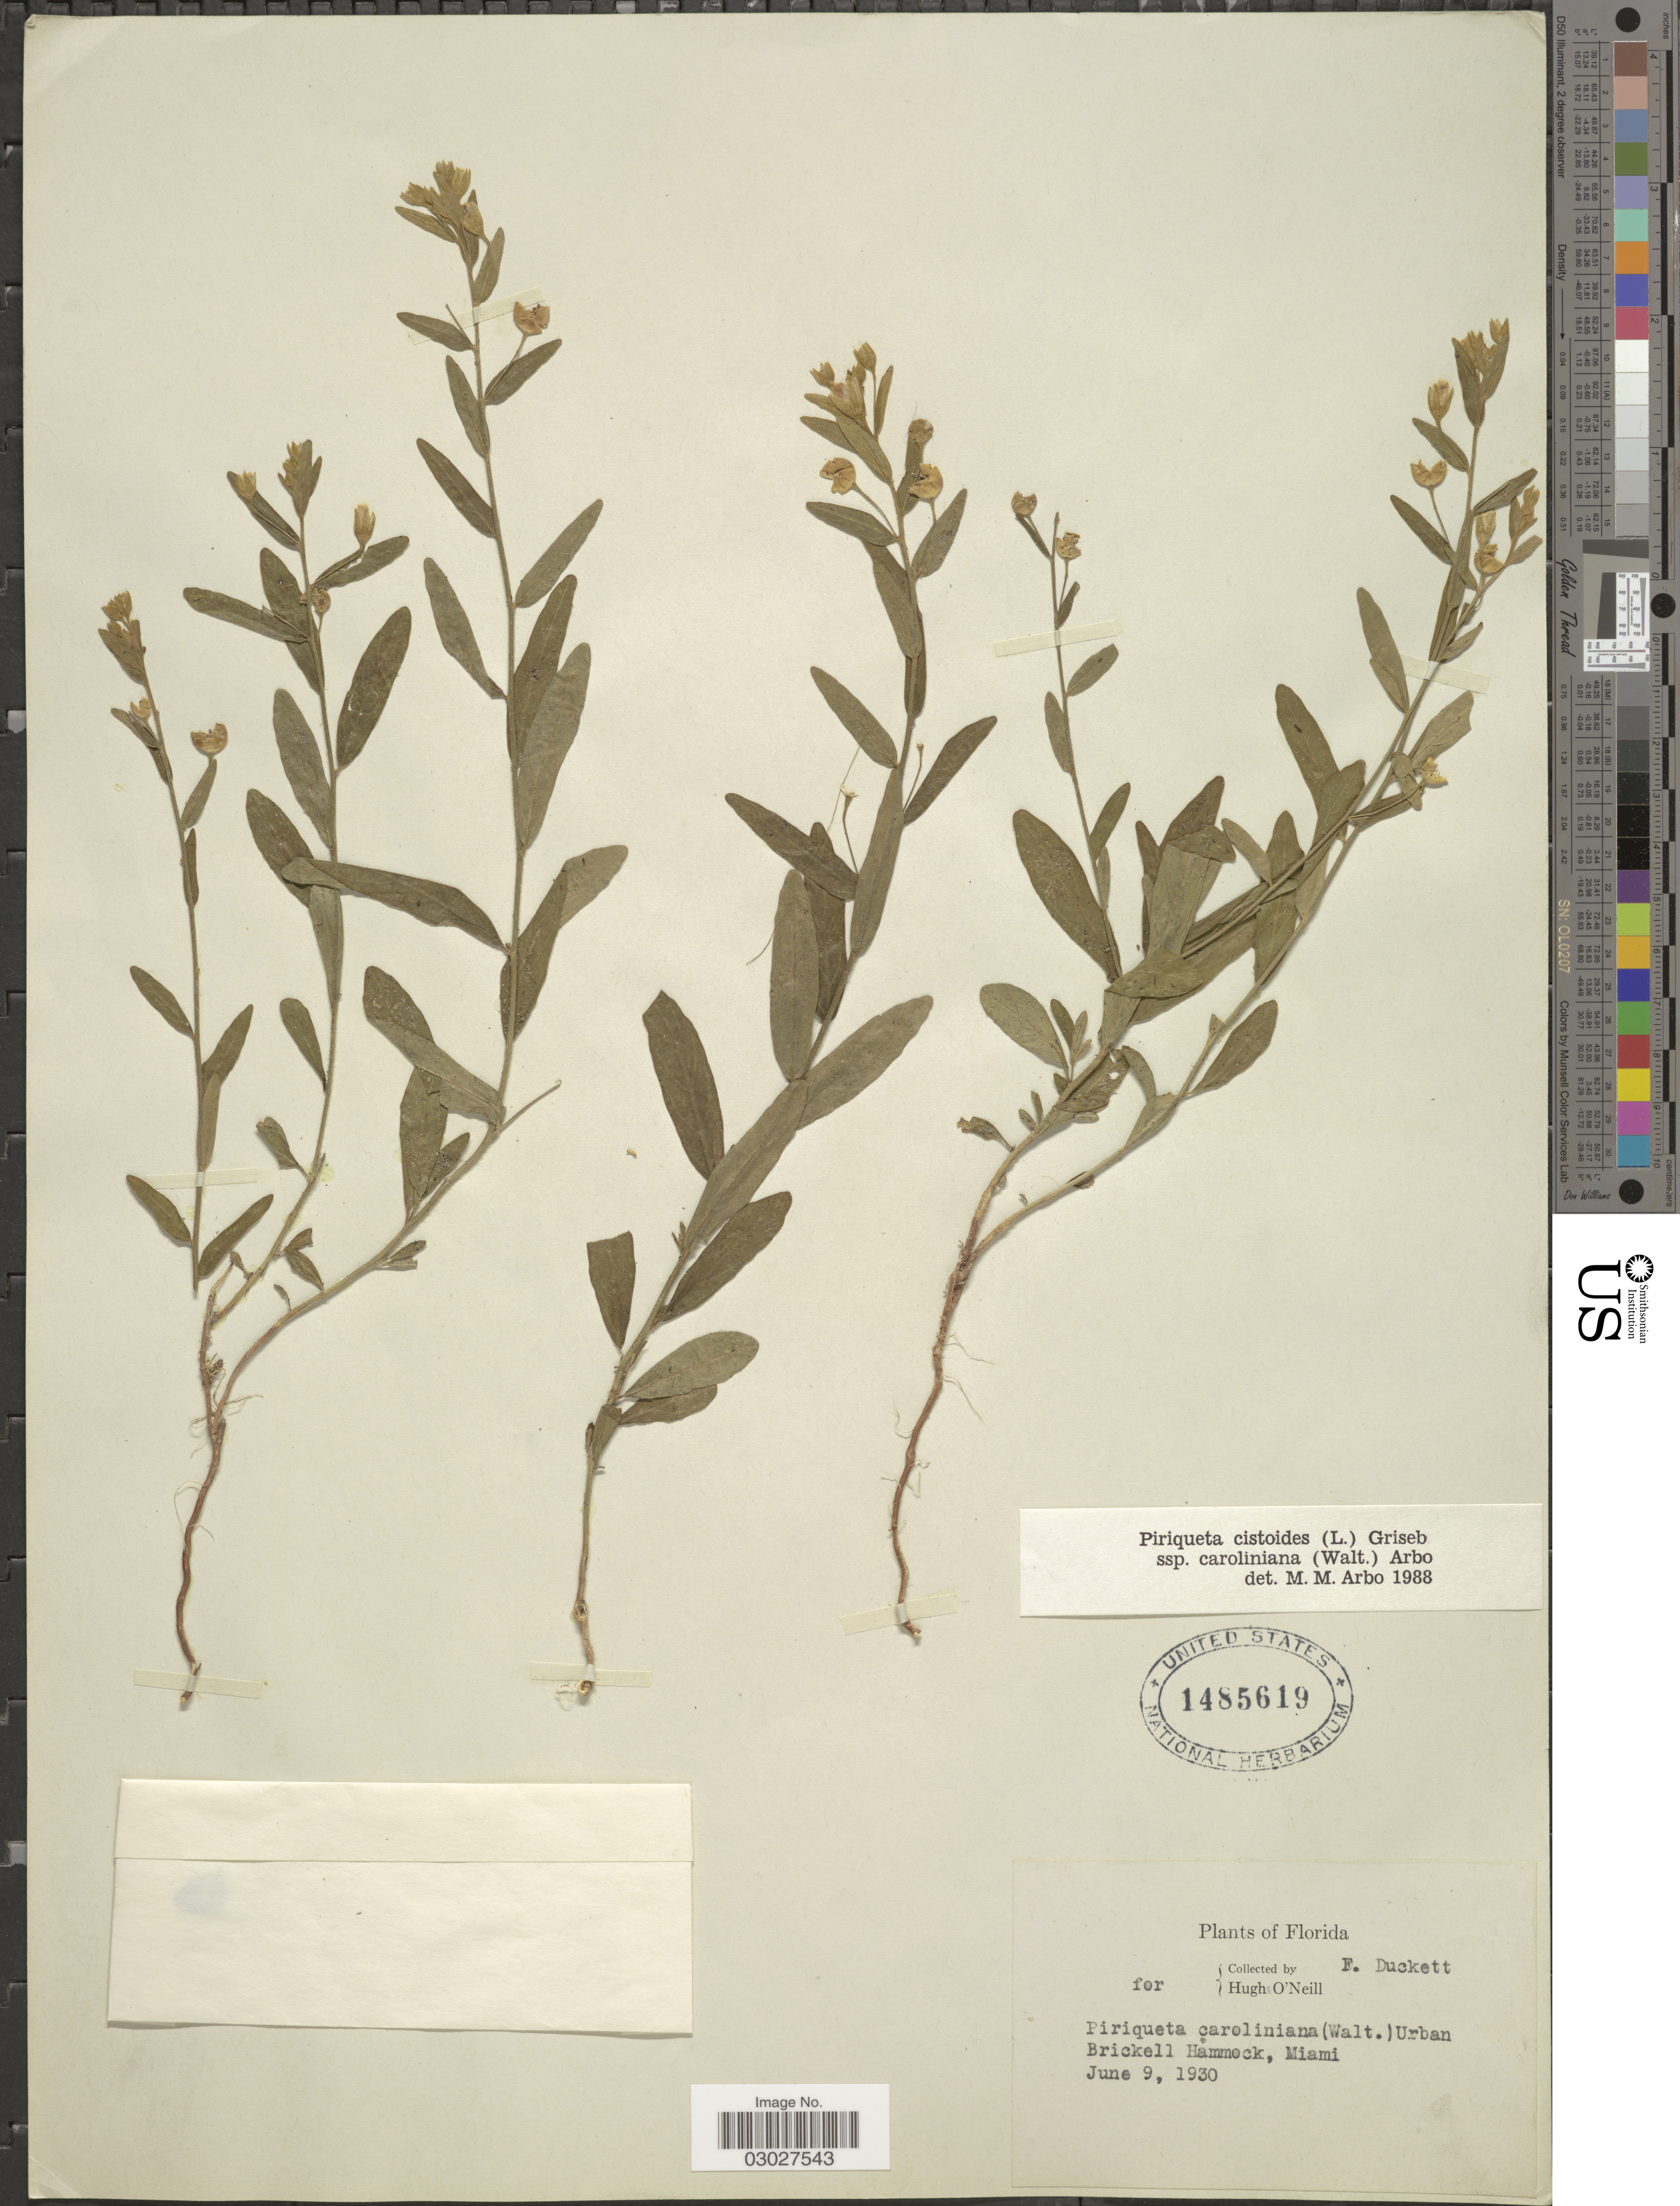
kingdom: Plantae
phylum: Tracheophyta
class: Magnoliopsida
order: Malpighiales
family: Turneraceae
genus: Piriqueta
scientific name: Piriqueta cistoides subsp. caroliniana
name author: (Walter) Arbo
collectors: F. Duckett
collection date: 1930-06-09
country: United States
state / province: Florida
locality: Bricknell Hammock, Miami.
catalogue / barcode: US 1485619